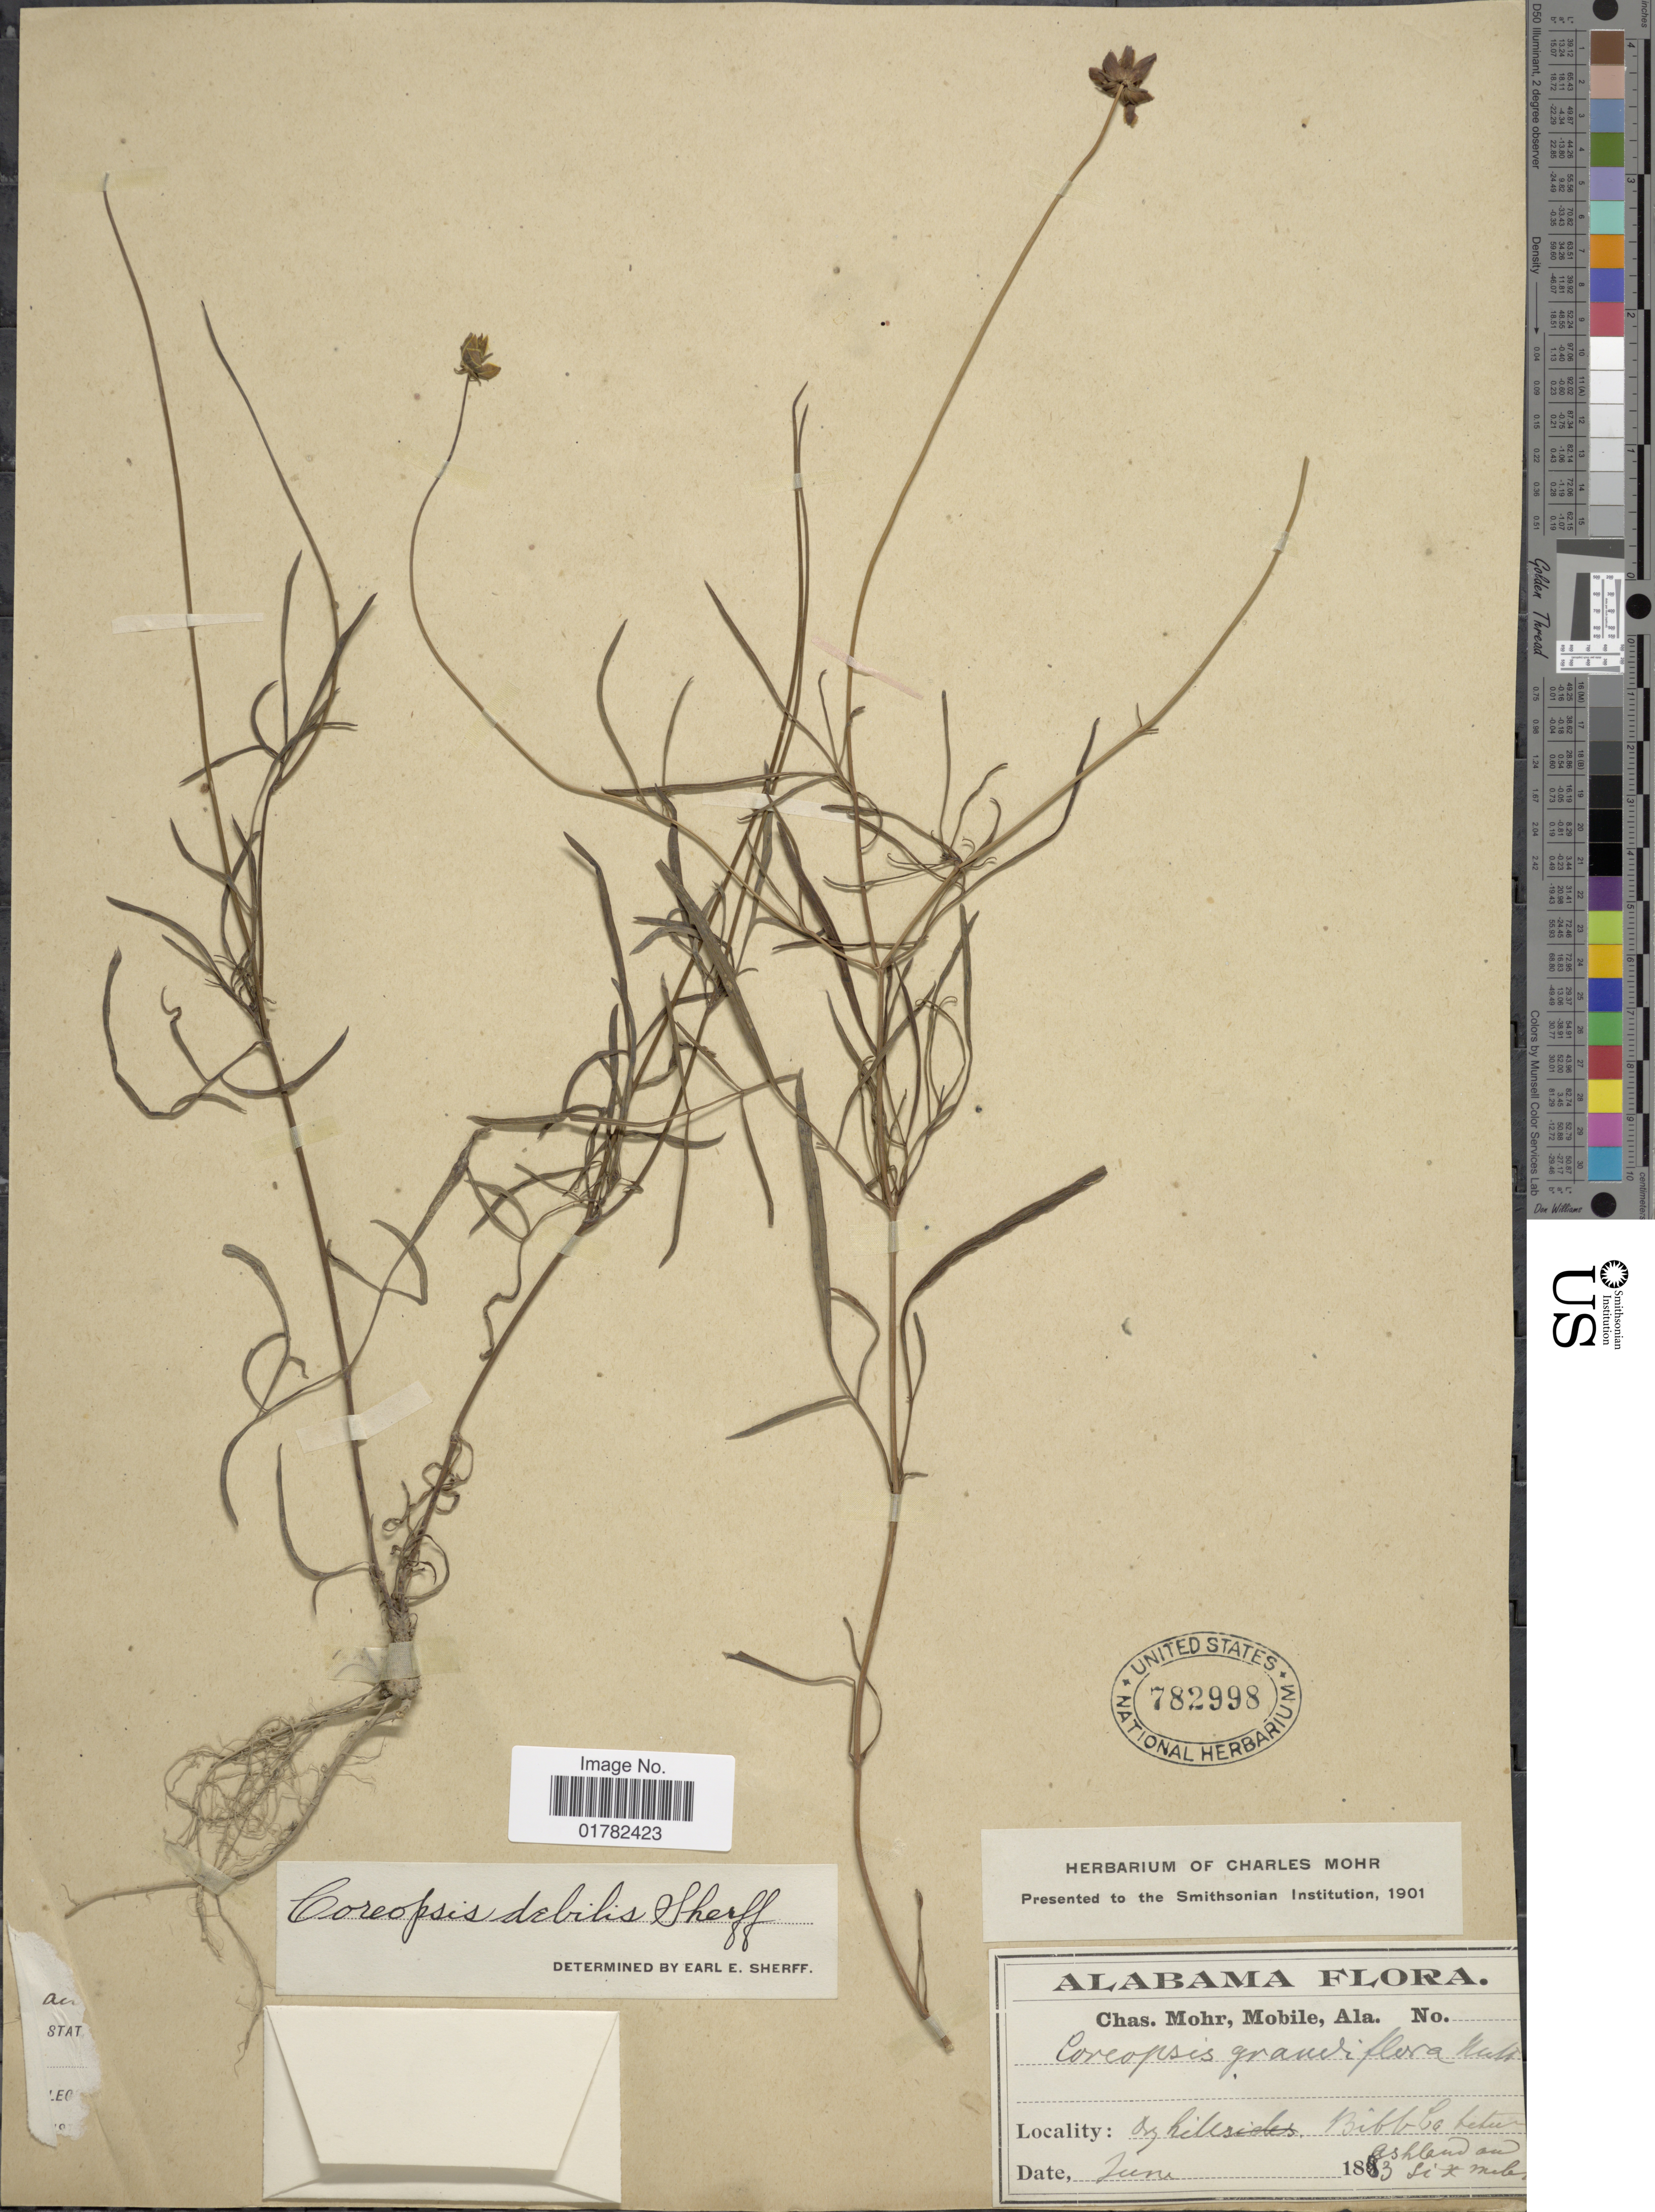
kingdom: Plantae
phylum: Tracheophyta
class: Magnoliopsida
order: Asterales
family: Asteraceae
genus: Coreopsis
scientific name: Coreopsis debilis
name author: Sherff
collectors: Mohr, C. T. (herbarium)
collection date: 1863-06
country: United States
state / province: Alabama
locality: Dry hillsides Bibb Co Ashland and Six Mich.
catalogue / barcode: US 782998